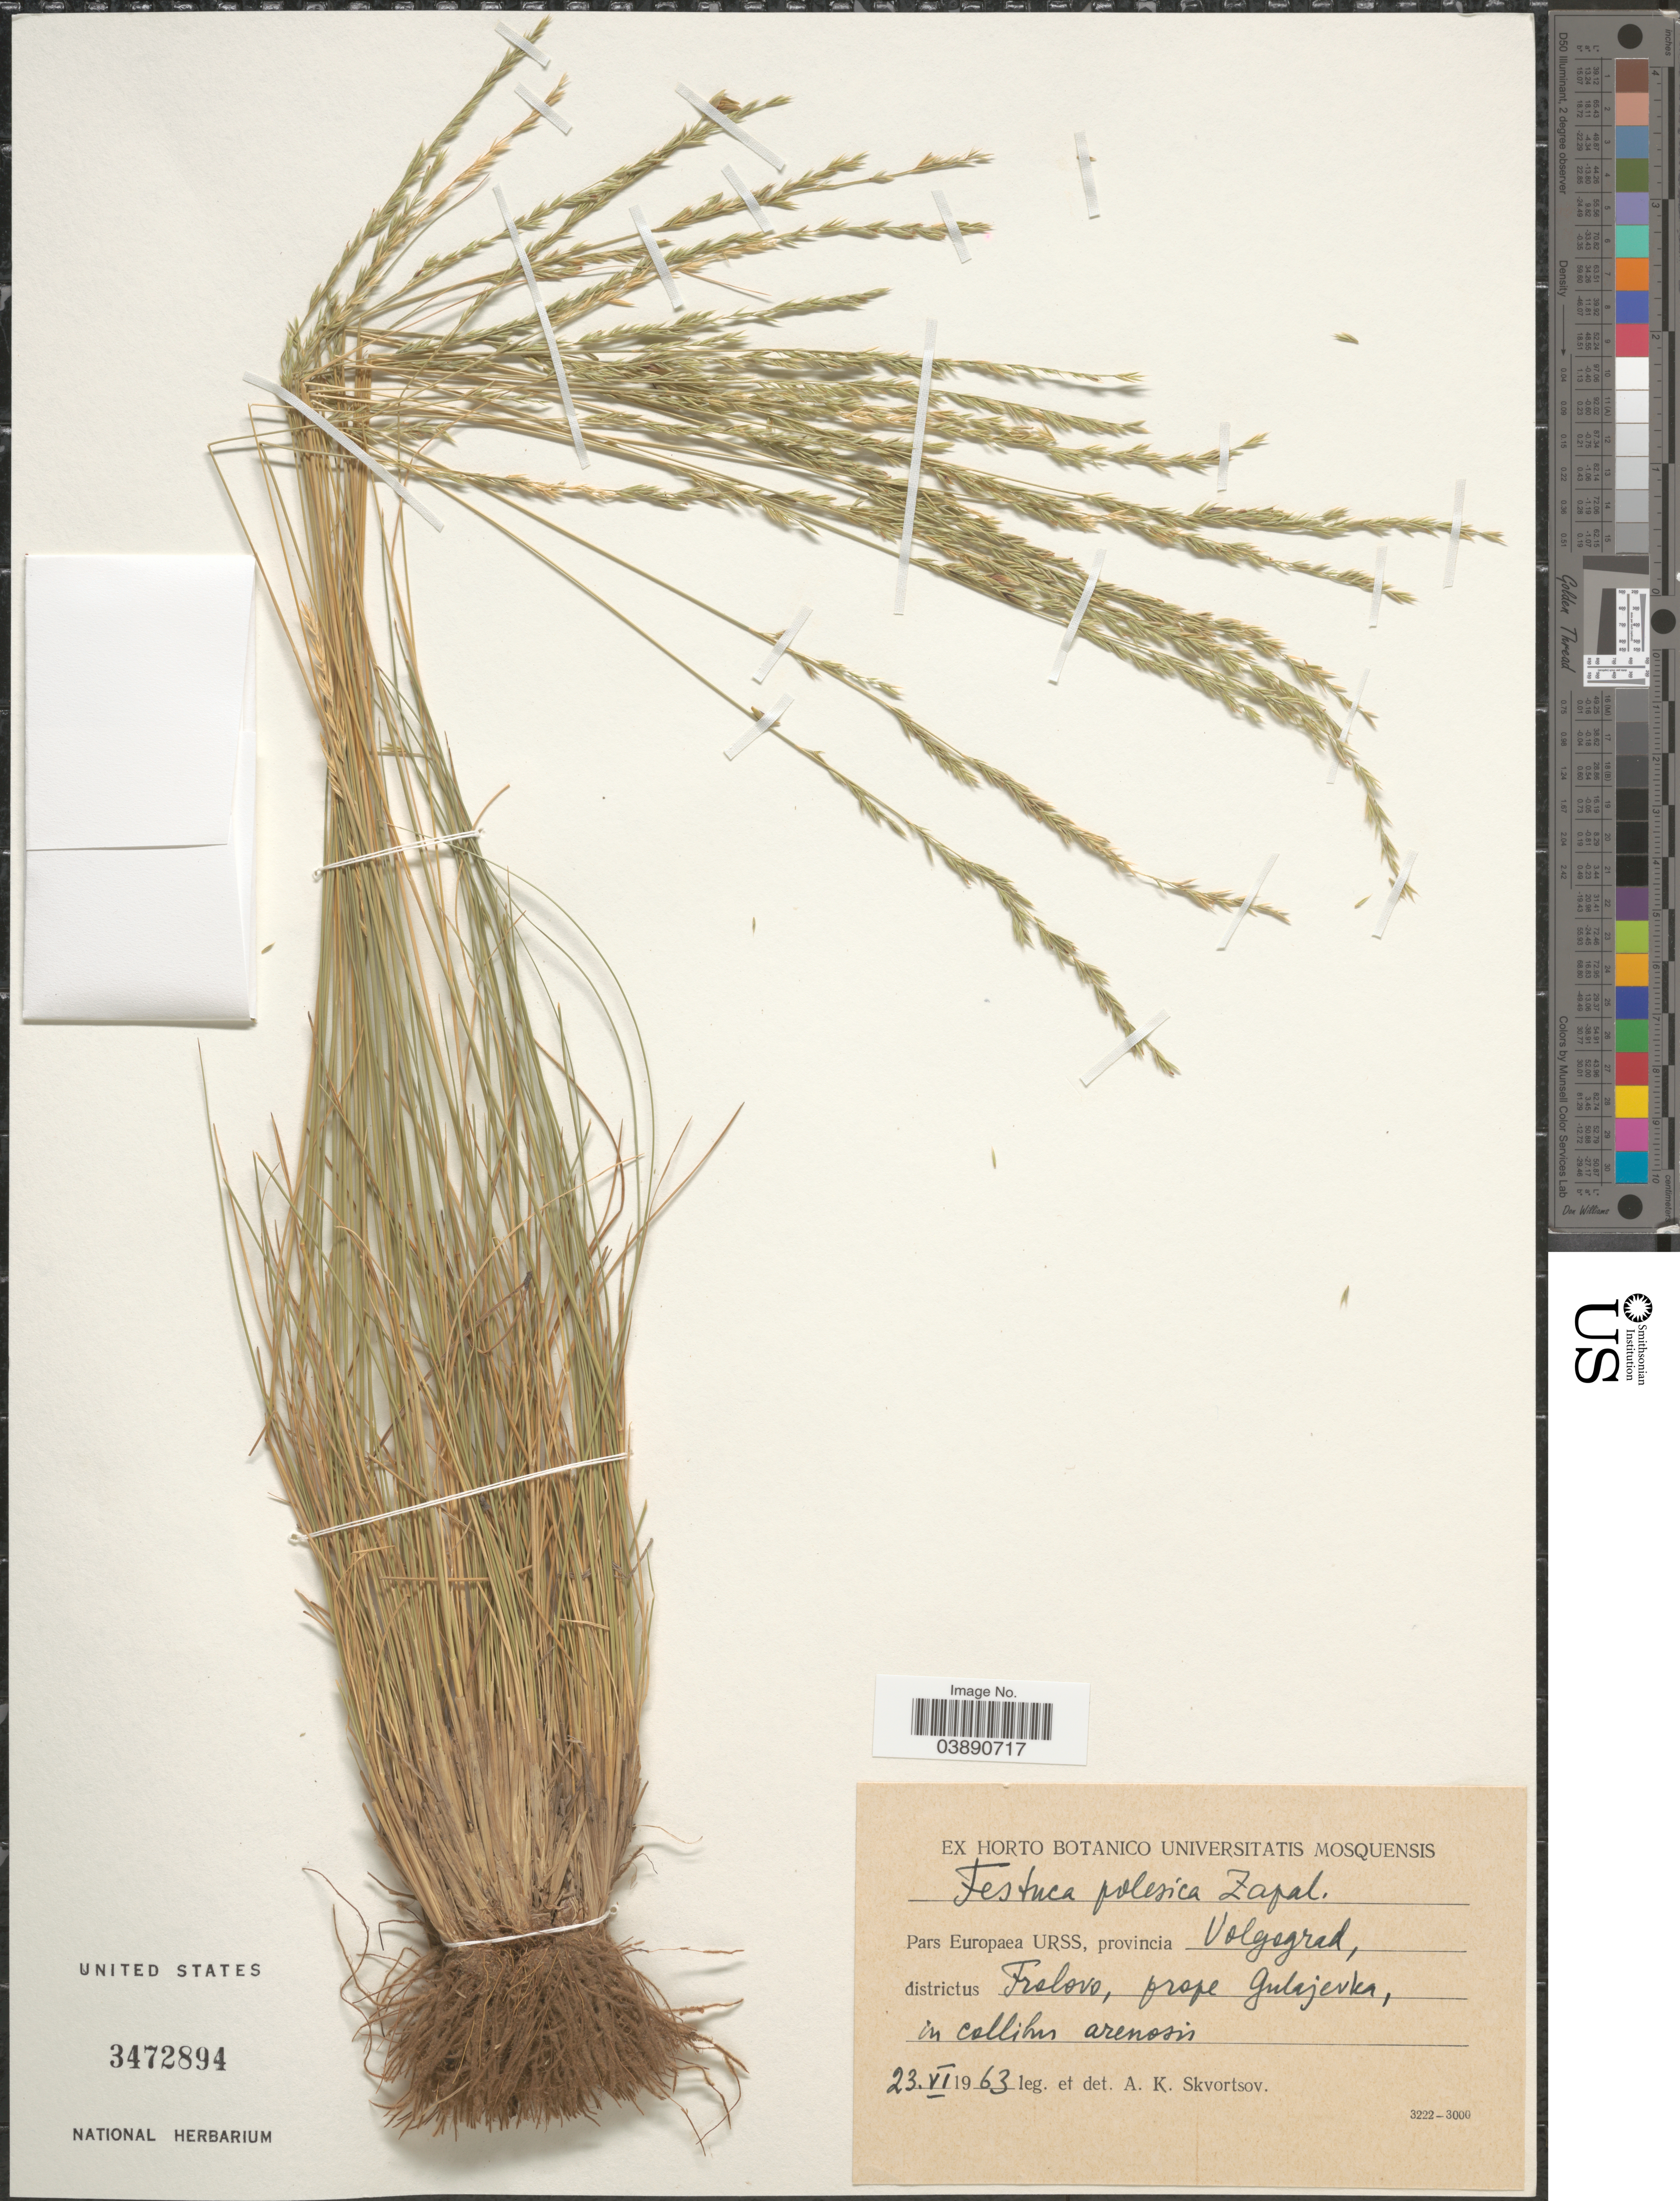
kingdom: Plantae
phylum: Tracheophyta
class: Liliopsida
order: Poales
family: Poaceae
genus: Festuca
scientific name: Festuca beckeri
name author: (Hack.) Trautv.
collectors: A. K. Skvortsov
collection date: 1963-06-23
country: Russian Federation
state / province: Volgograd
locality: Pars Europaea Urss, Provincia Volgograd, districtus Frolovo, prope Gulajevka, in collibus arenosis.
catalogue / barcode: US 3472894